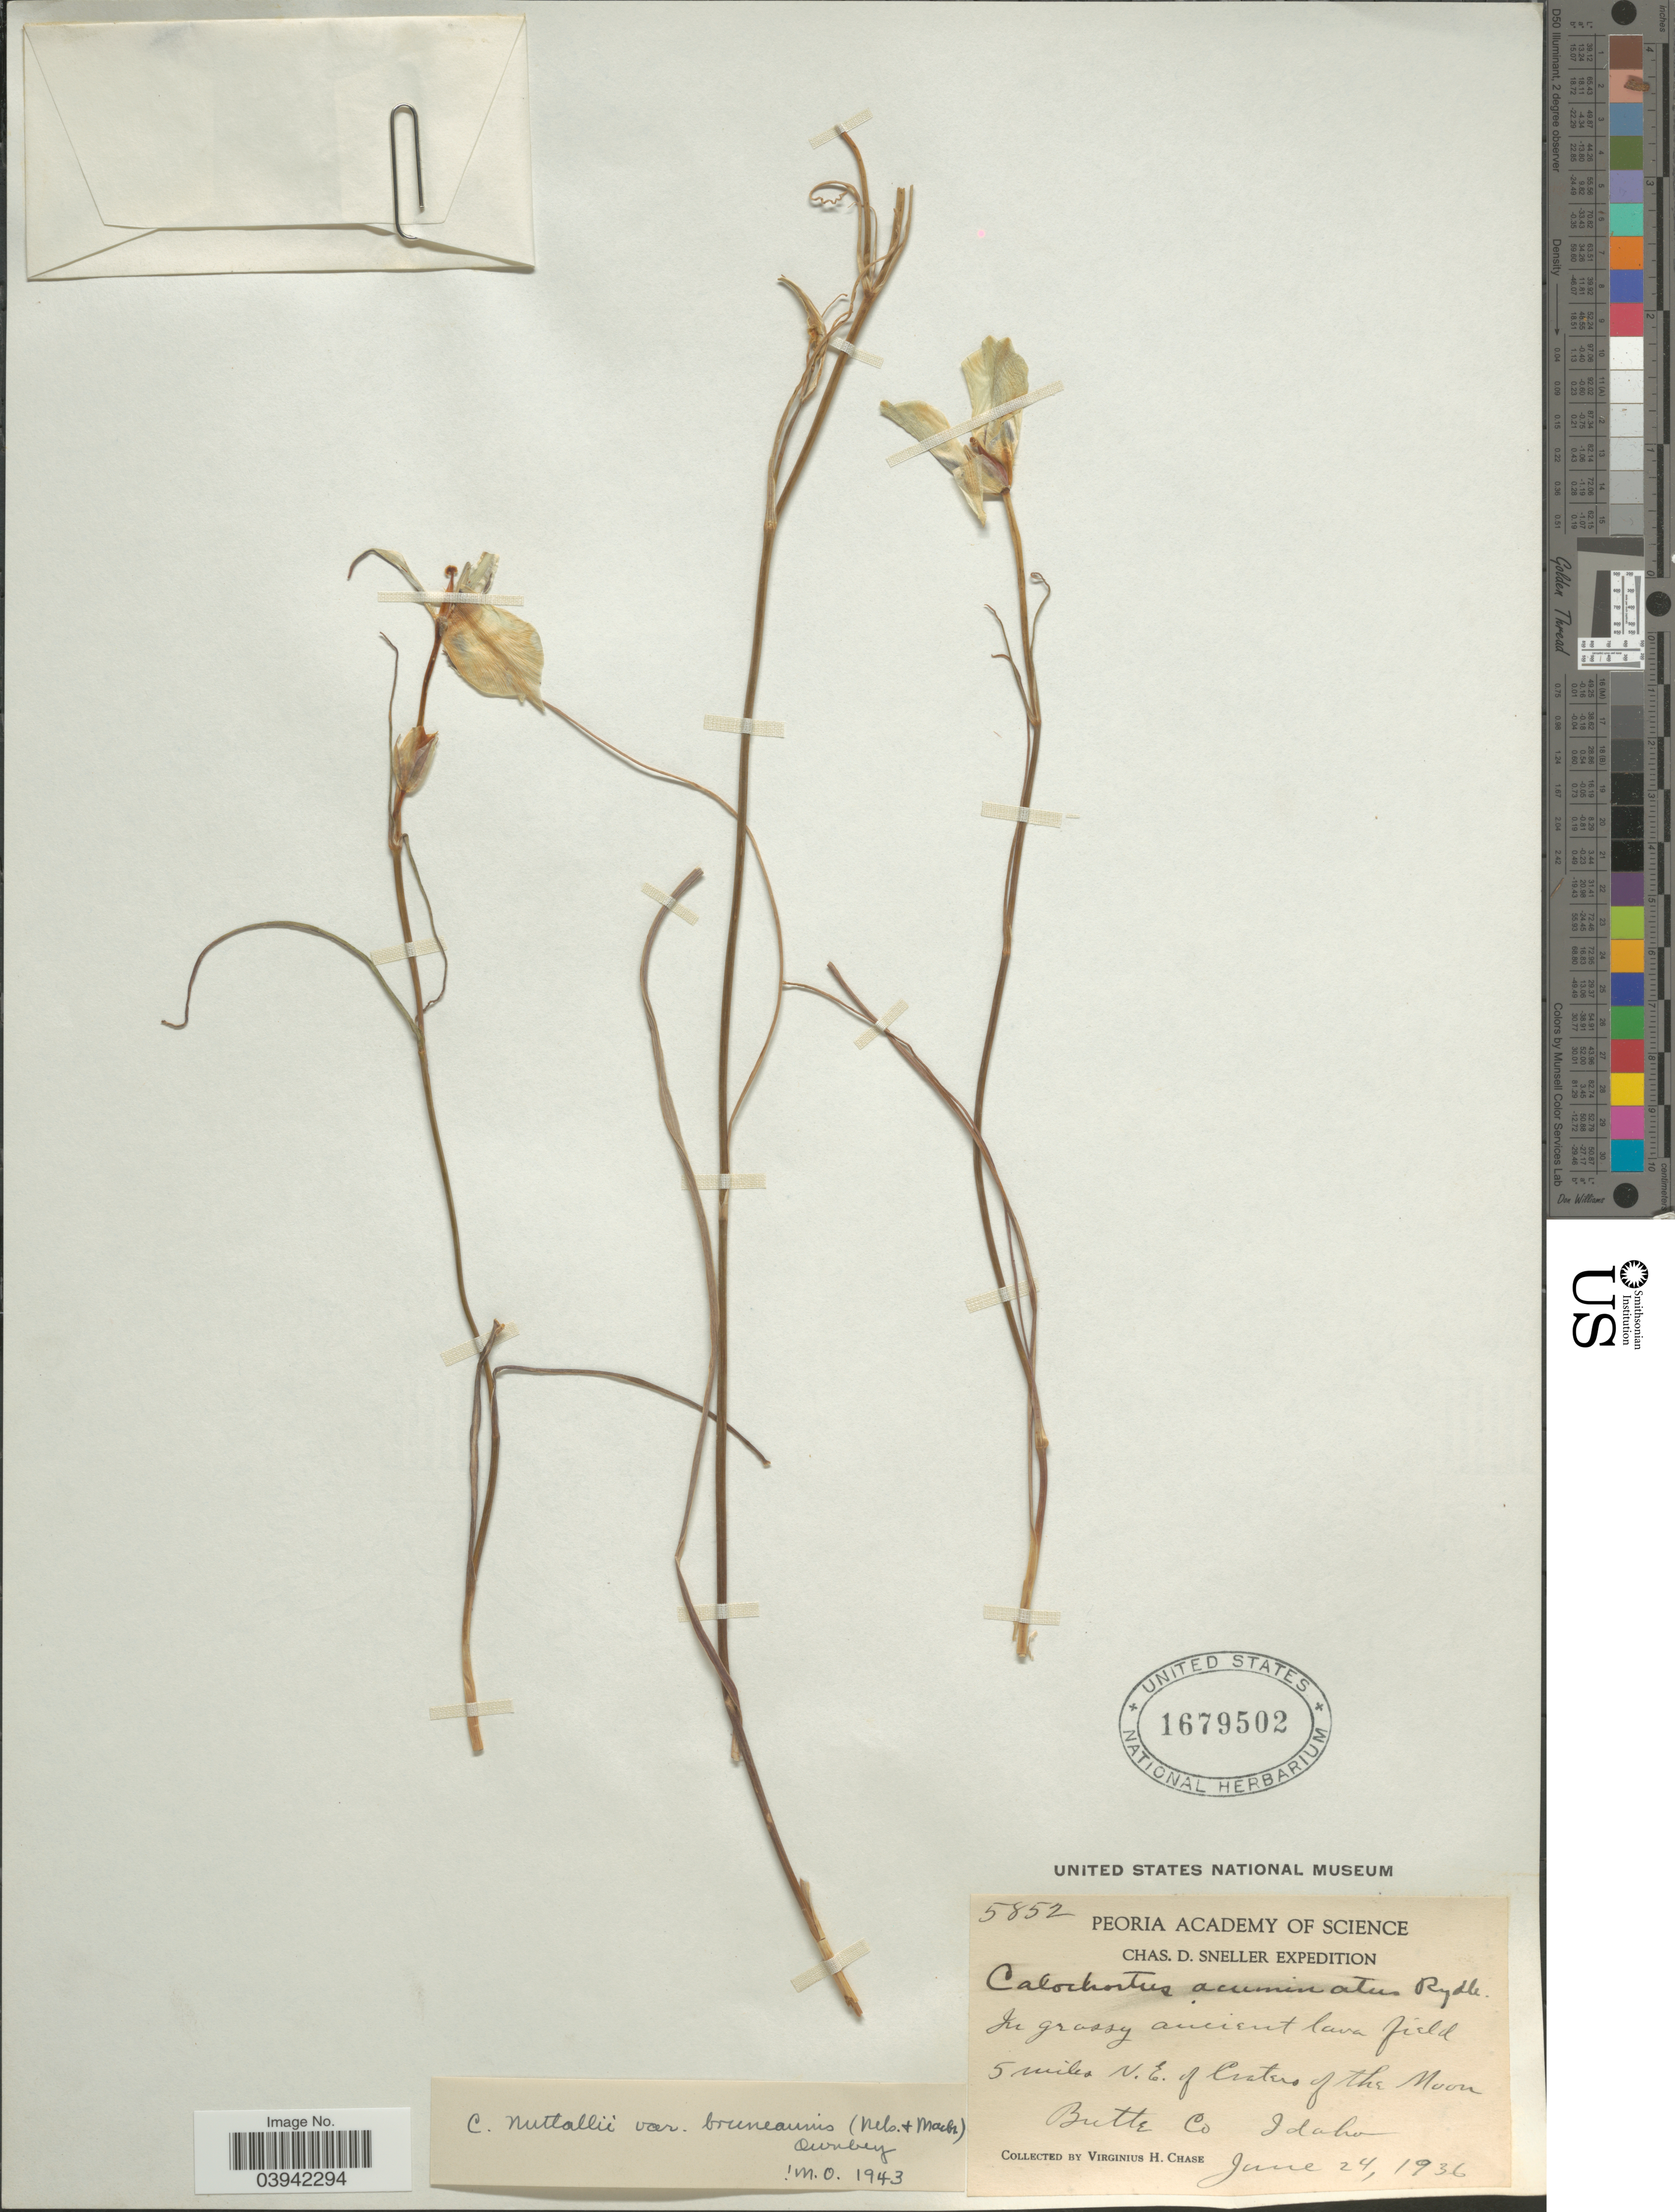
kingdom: Plantae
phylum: Tracheophyta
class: Liliopsida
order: Liliales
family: Liliaceae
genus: Calochortus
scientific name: Calochortus bruneaunis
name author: A. Nelson & J.F. Macbr.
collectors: V. H. Chase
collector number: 5852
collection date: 1936-06-24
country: United States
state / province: Idaho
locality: In grassy ancient lava field 5 miles N.E of Craters of the Moon Butte Co.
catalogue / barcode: US 1679502